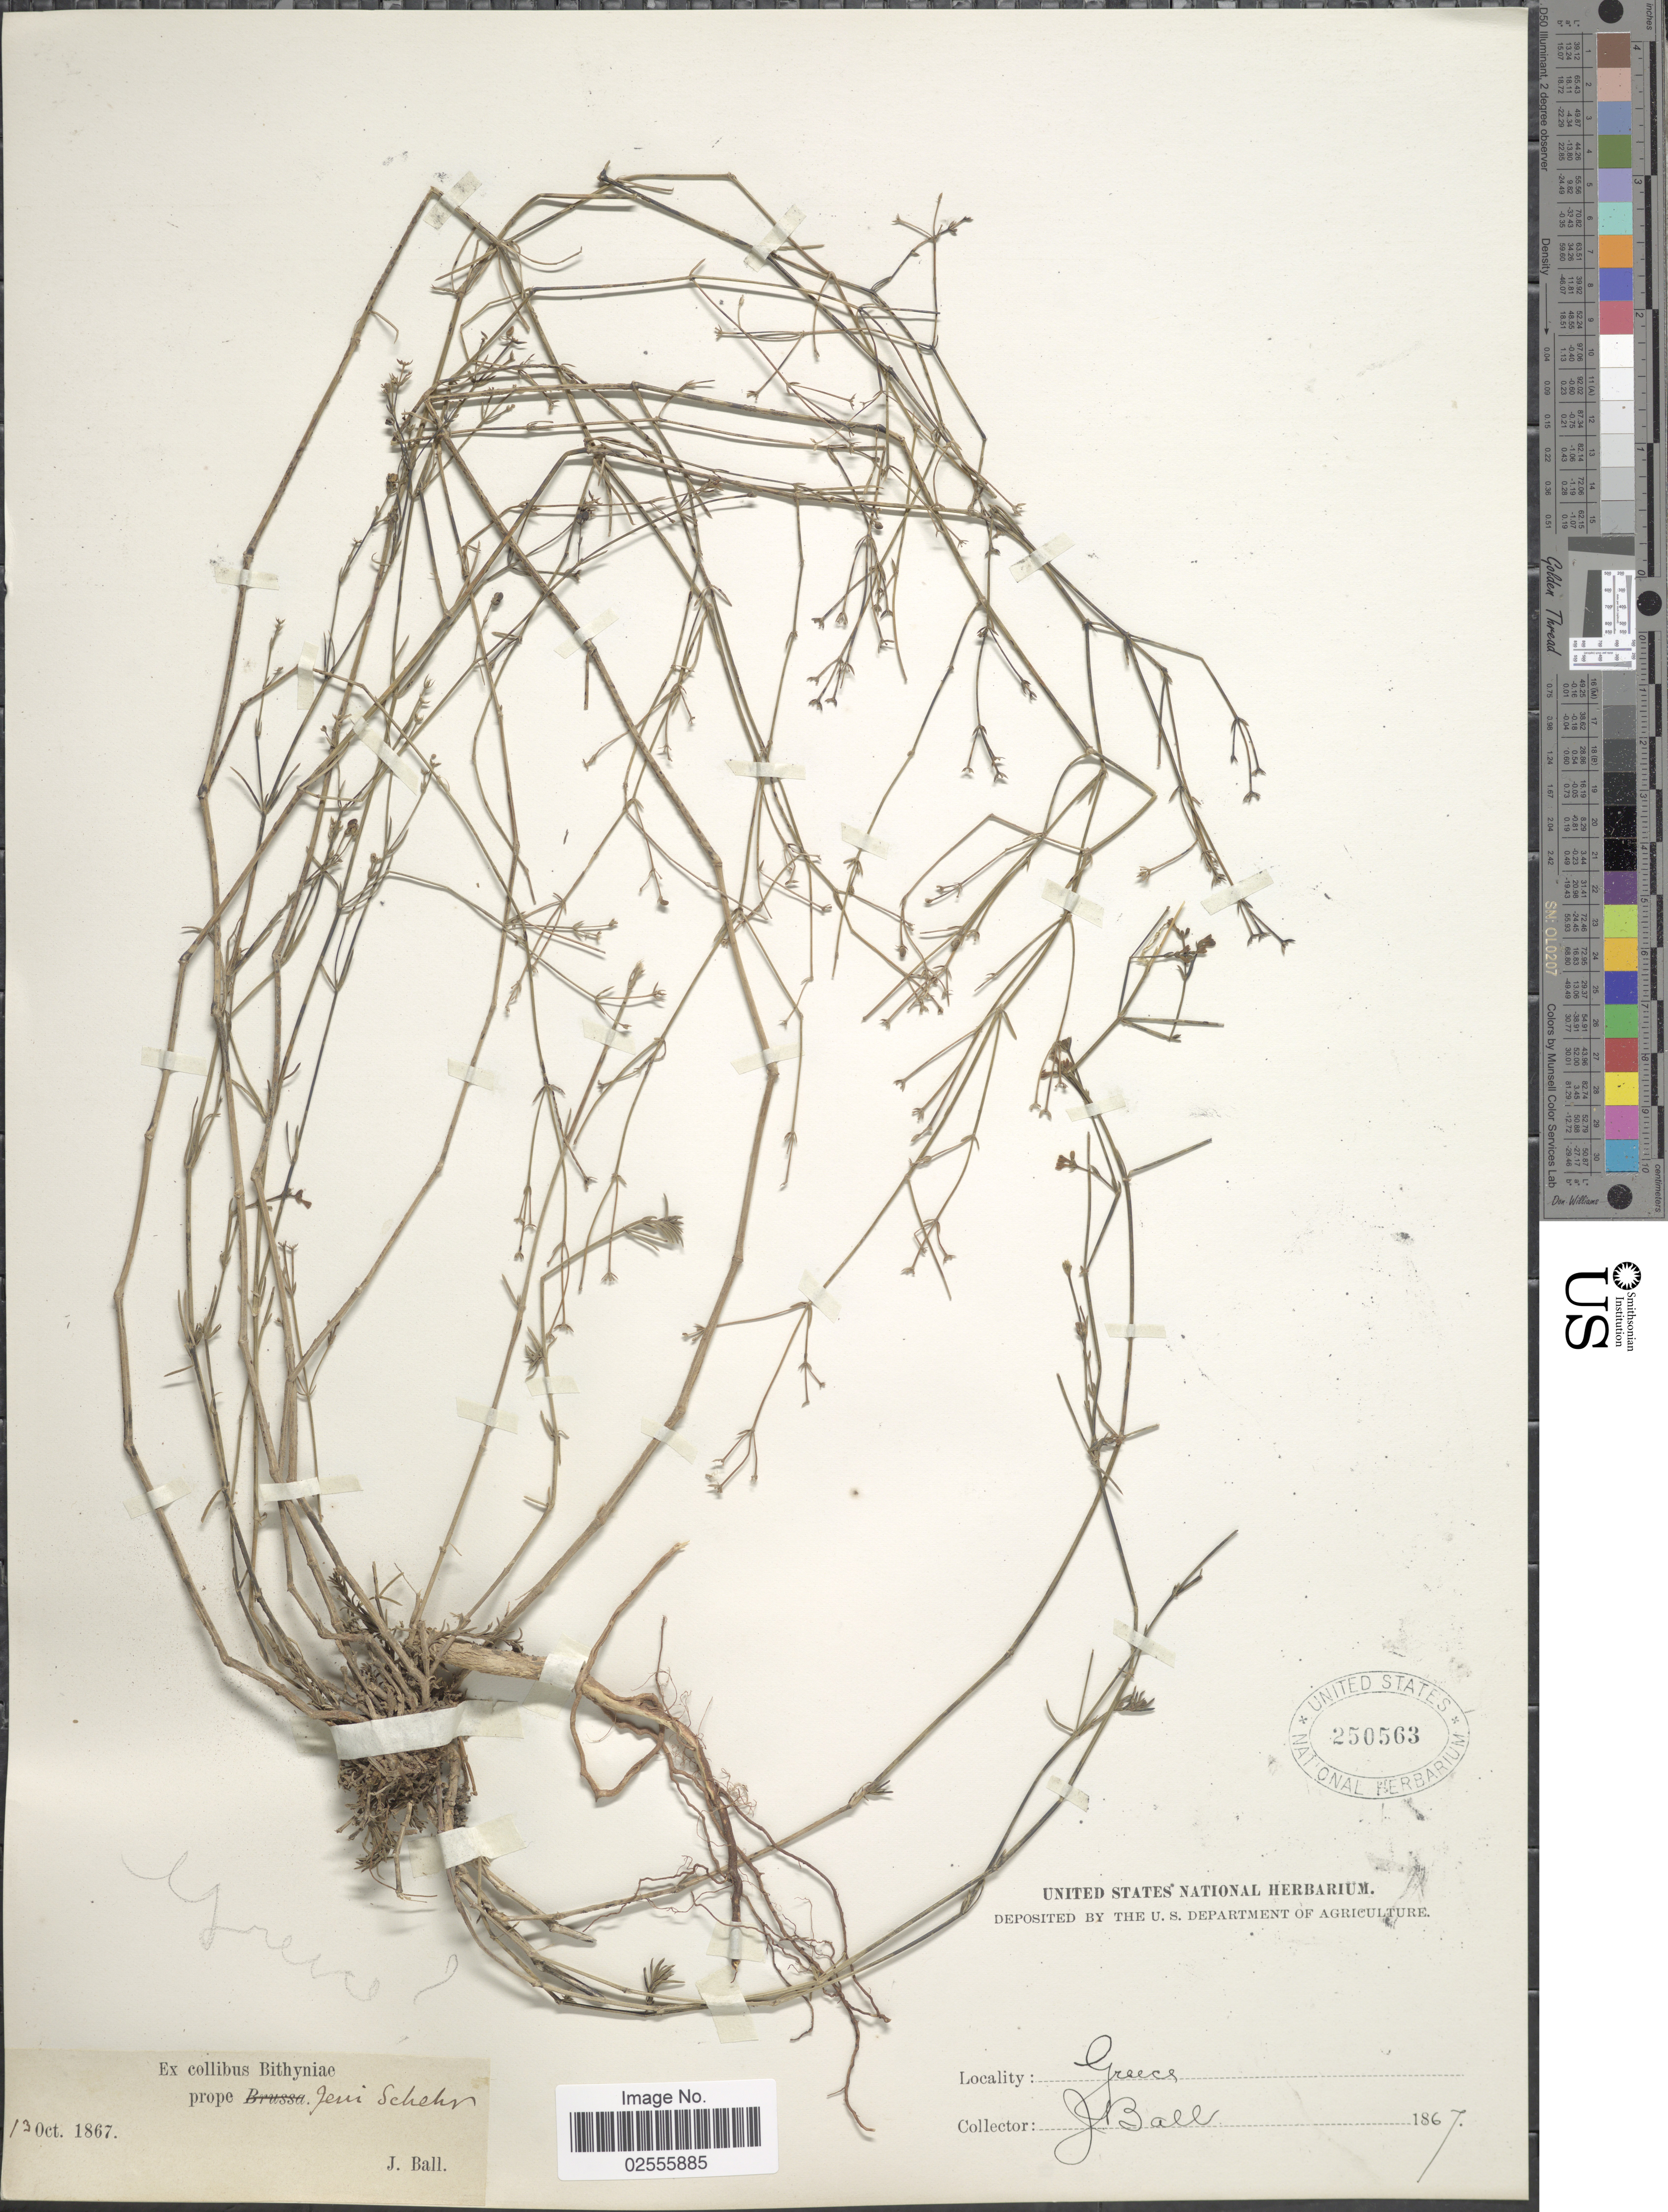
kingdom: Plantae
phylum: Tracheophyta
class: Magnoliopsida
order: Gentianales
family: Rubiaceae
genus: Asperula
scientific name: Asperula sp.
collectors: J. Ball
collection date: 1867-10-13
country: Greece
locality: Ex collibus Bithyniae prope Jeni Schehr.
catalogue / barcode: US 250563